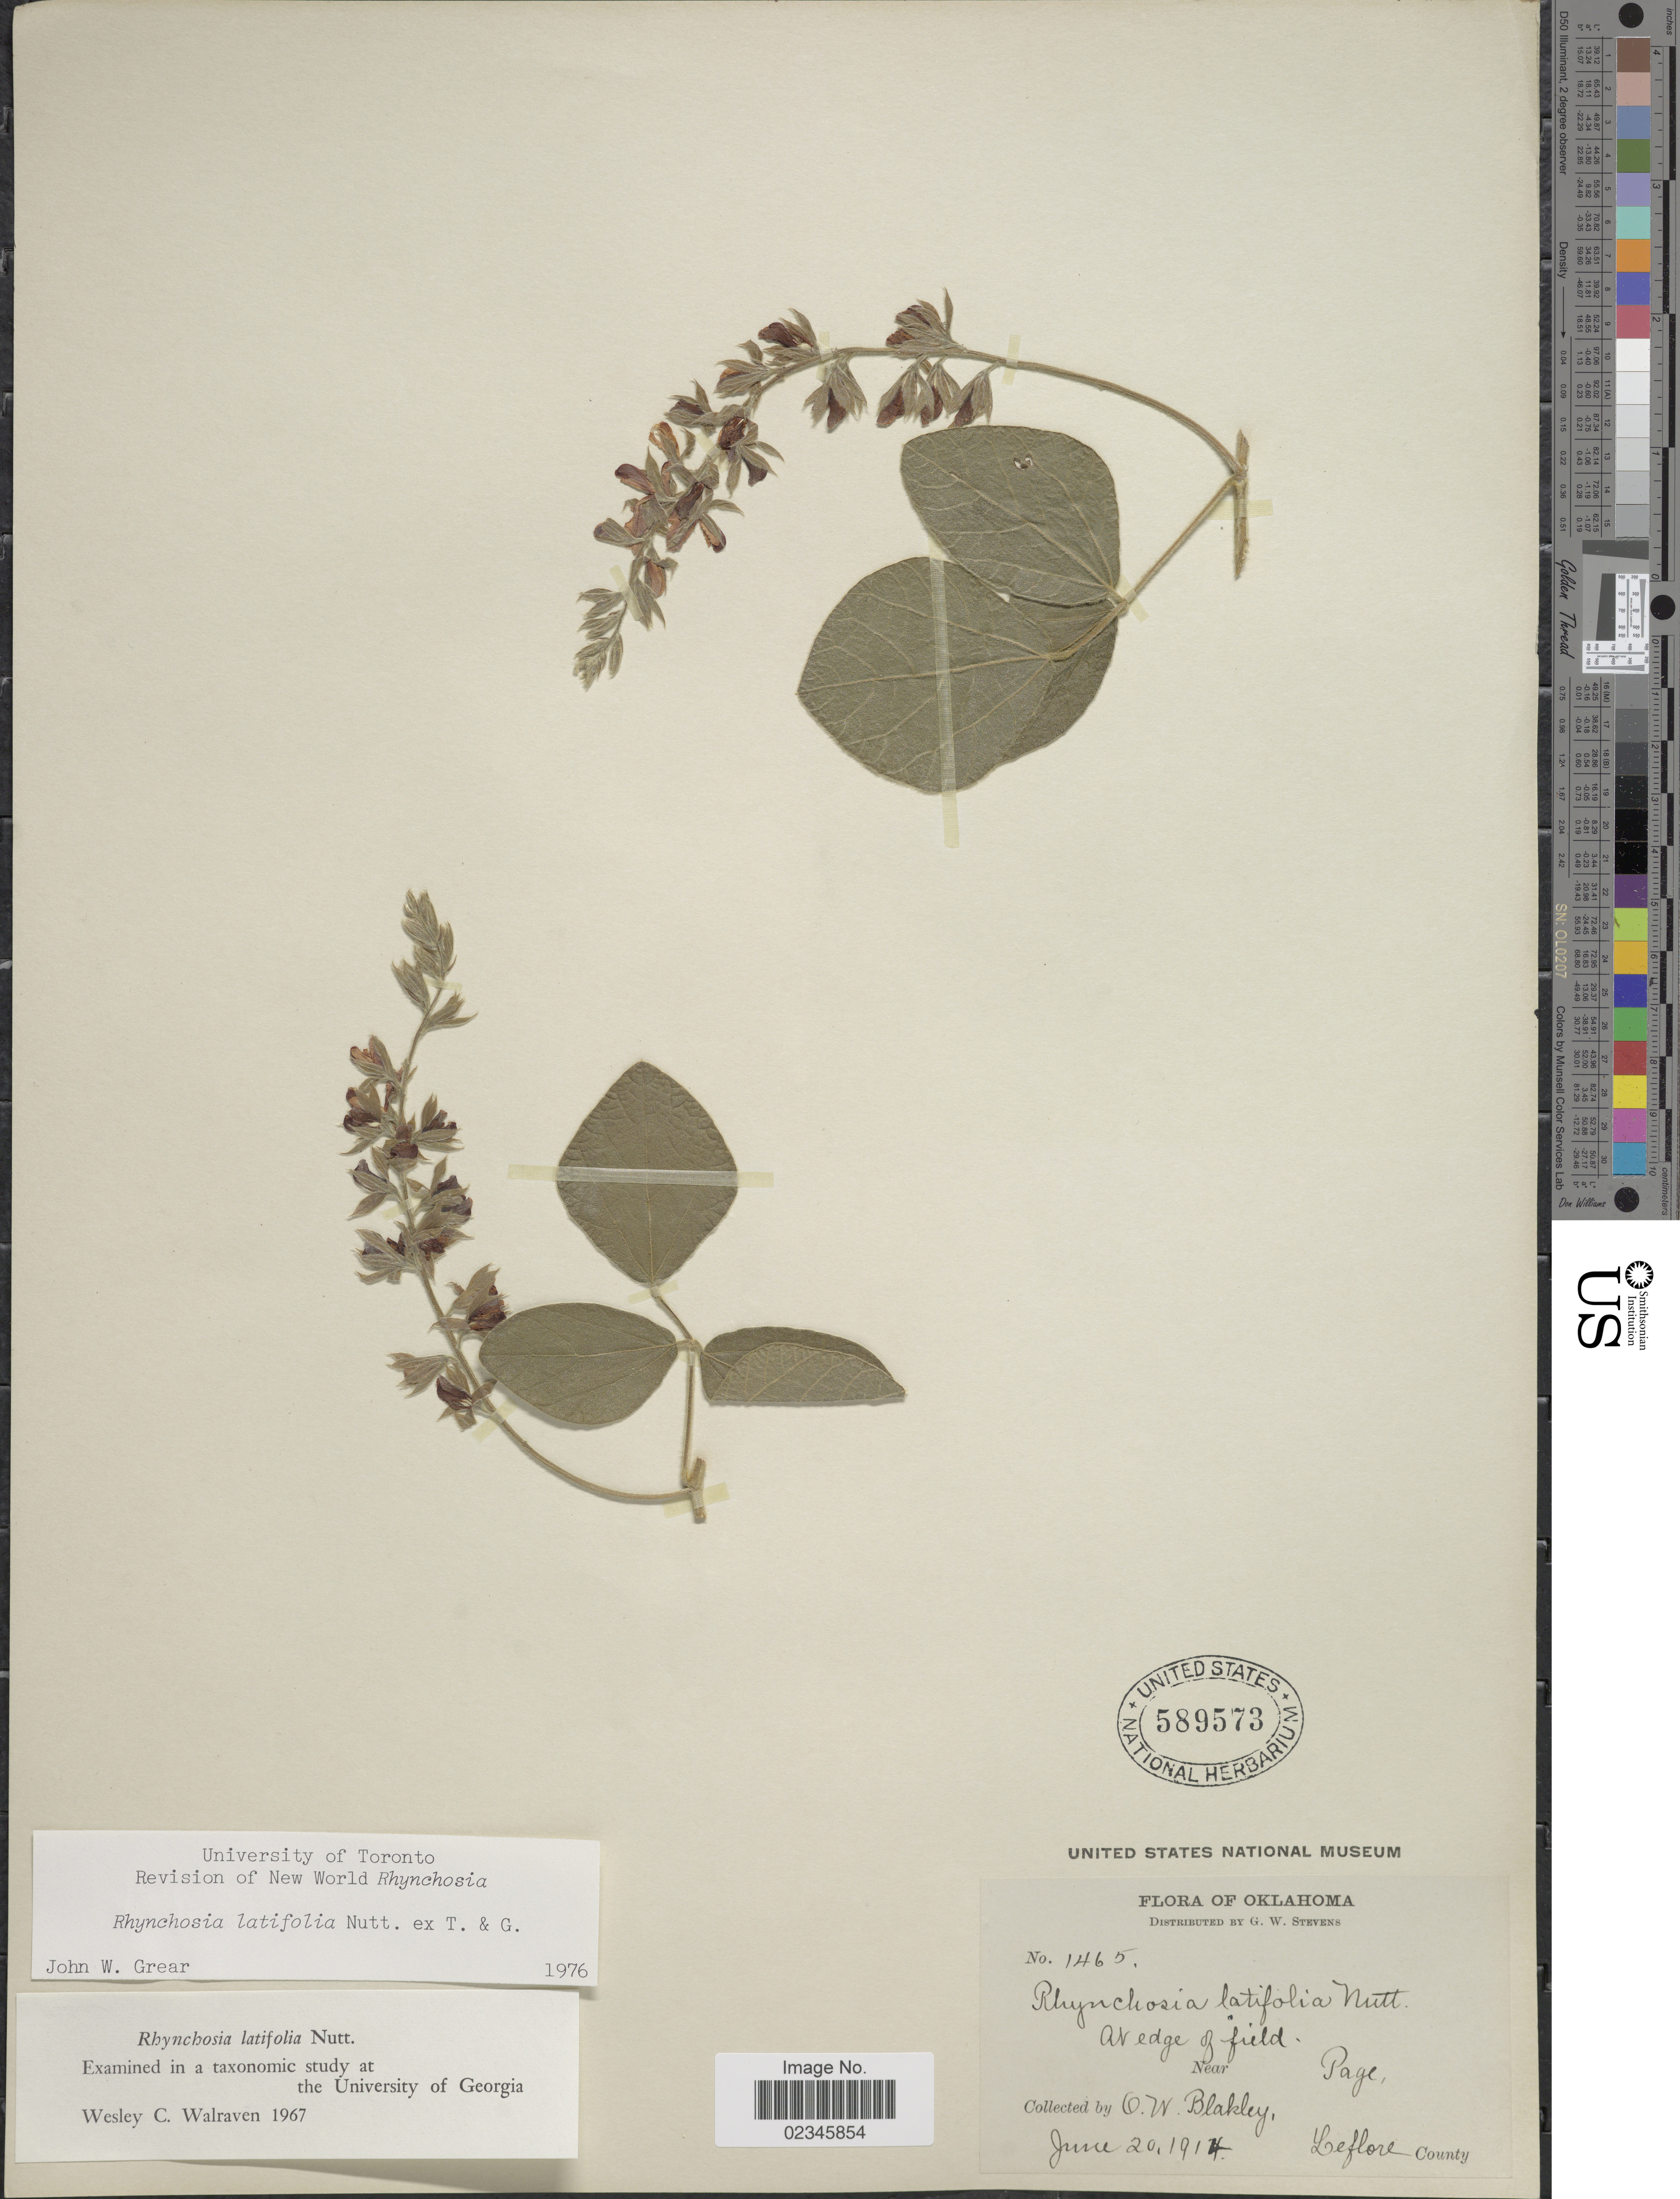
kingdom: Plantae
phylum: Tracheophyta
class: Magnoliopsida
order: Fabales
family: Fabaceae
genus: Rhynchosia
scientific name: Rhynchosia latifolia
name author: Nutt. ex Torr. & A. Gray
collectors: O. Blakley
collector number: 1465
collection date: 1914-06-20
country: United States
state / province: Oklahoma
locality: At edge of field, near Page, Leflore County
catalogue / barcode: US 589573